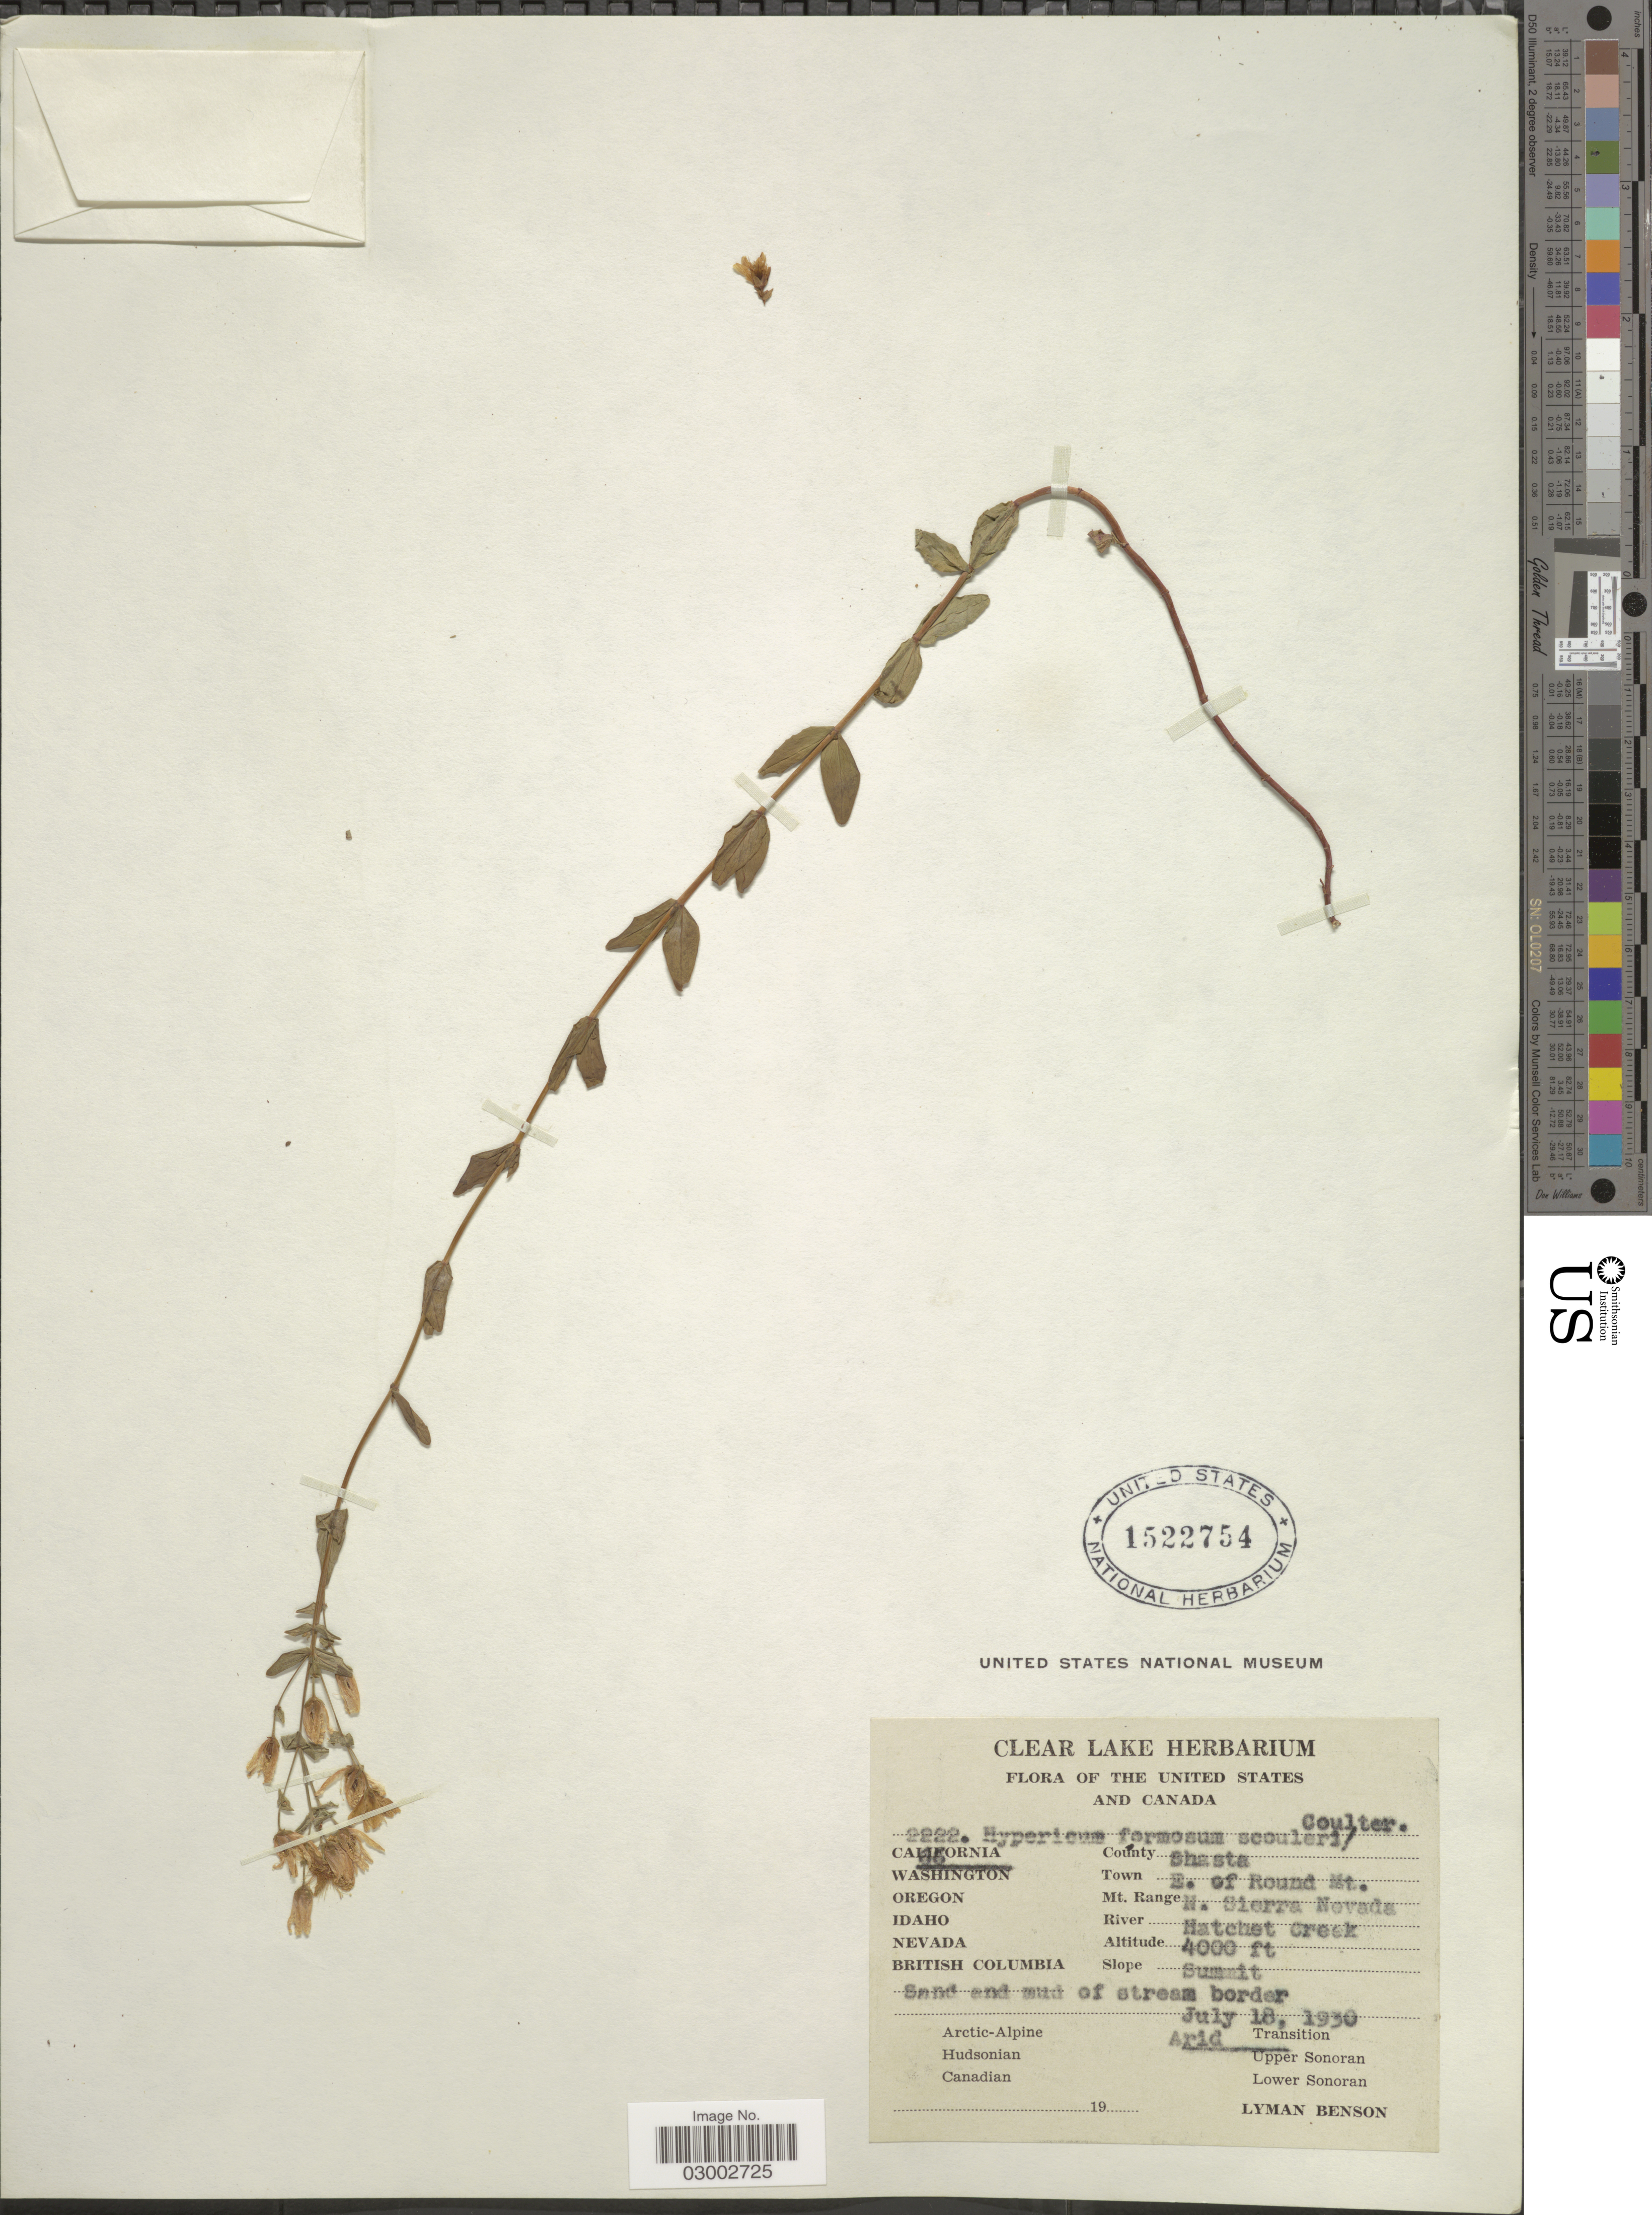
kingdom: Plantae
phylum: Tracheophyta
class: Magnoliopsida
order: Malpighiales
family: Hypericaceae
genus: Hypericum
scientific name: Hypericum scouleri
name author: Hook.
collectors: L. D. Benson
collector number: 2222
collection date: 1930-07-18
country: United States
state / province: California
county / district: Shasta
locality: County Shasta. Town E. of Round Mt. Mt Range N. Sierra Nevada. River Hatchet Creek.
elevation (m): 1219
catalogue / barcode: US 1522754